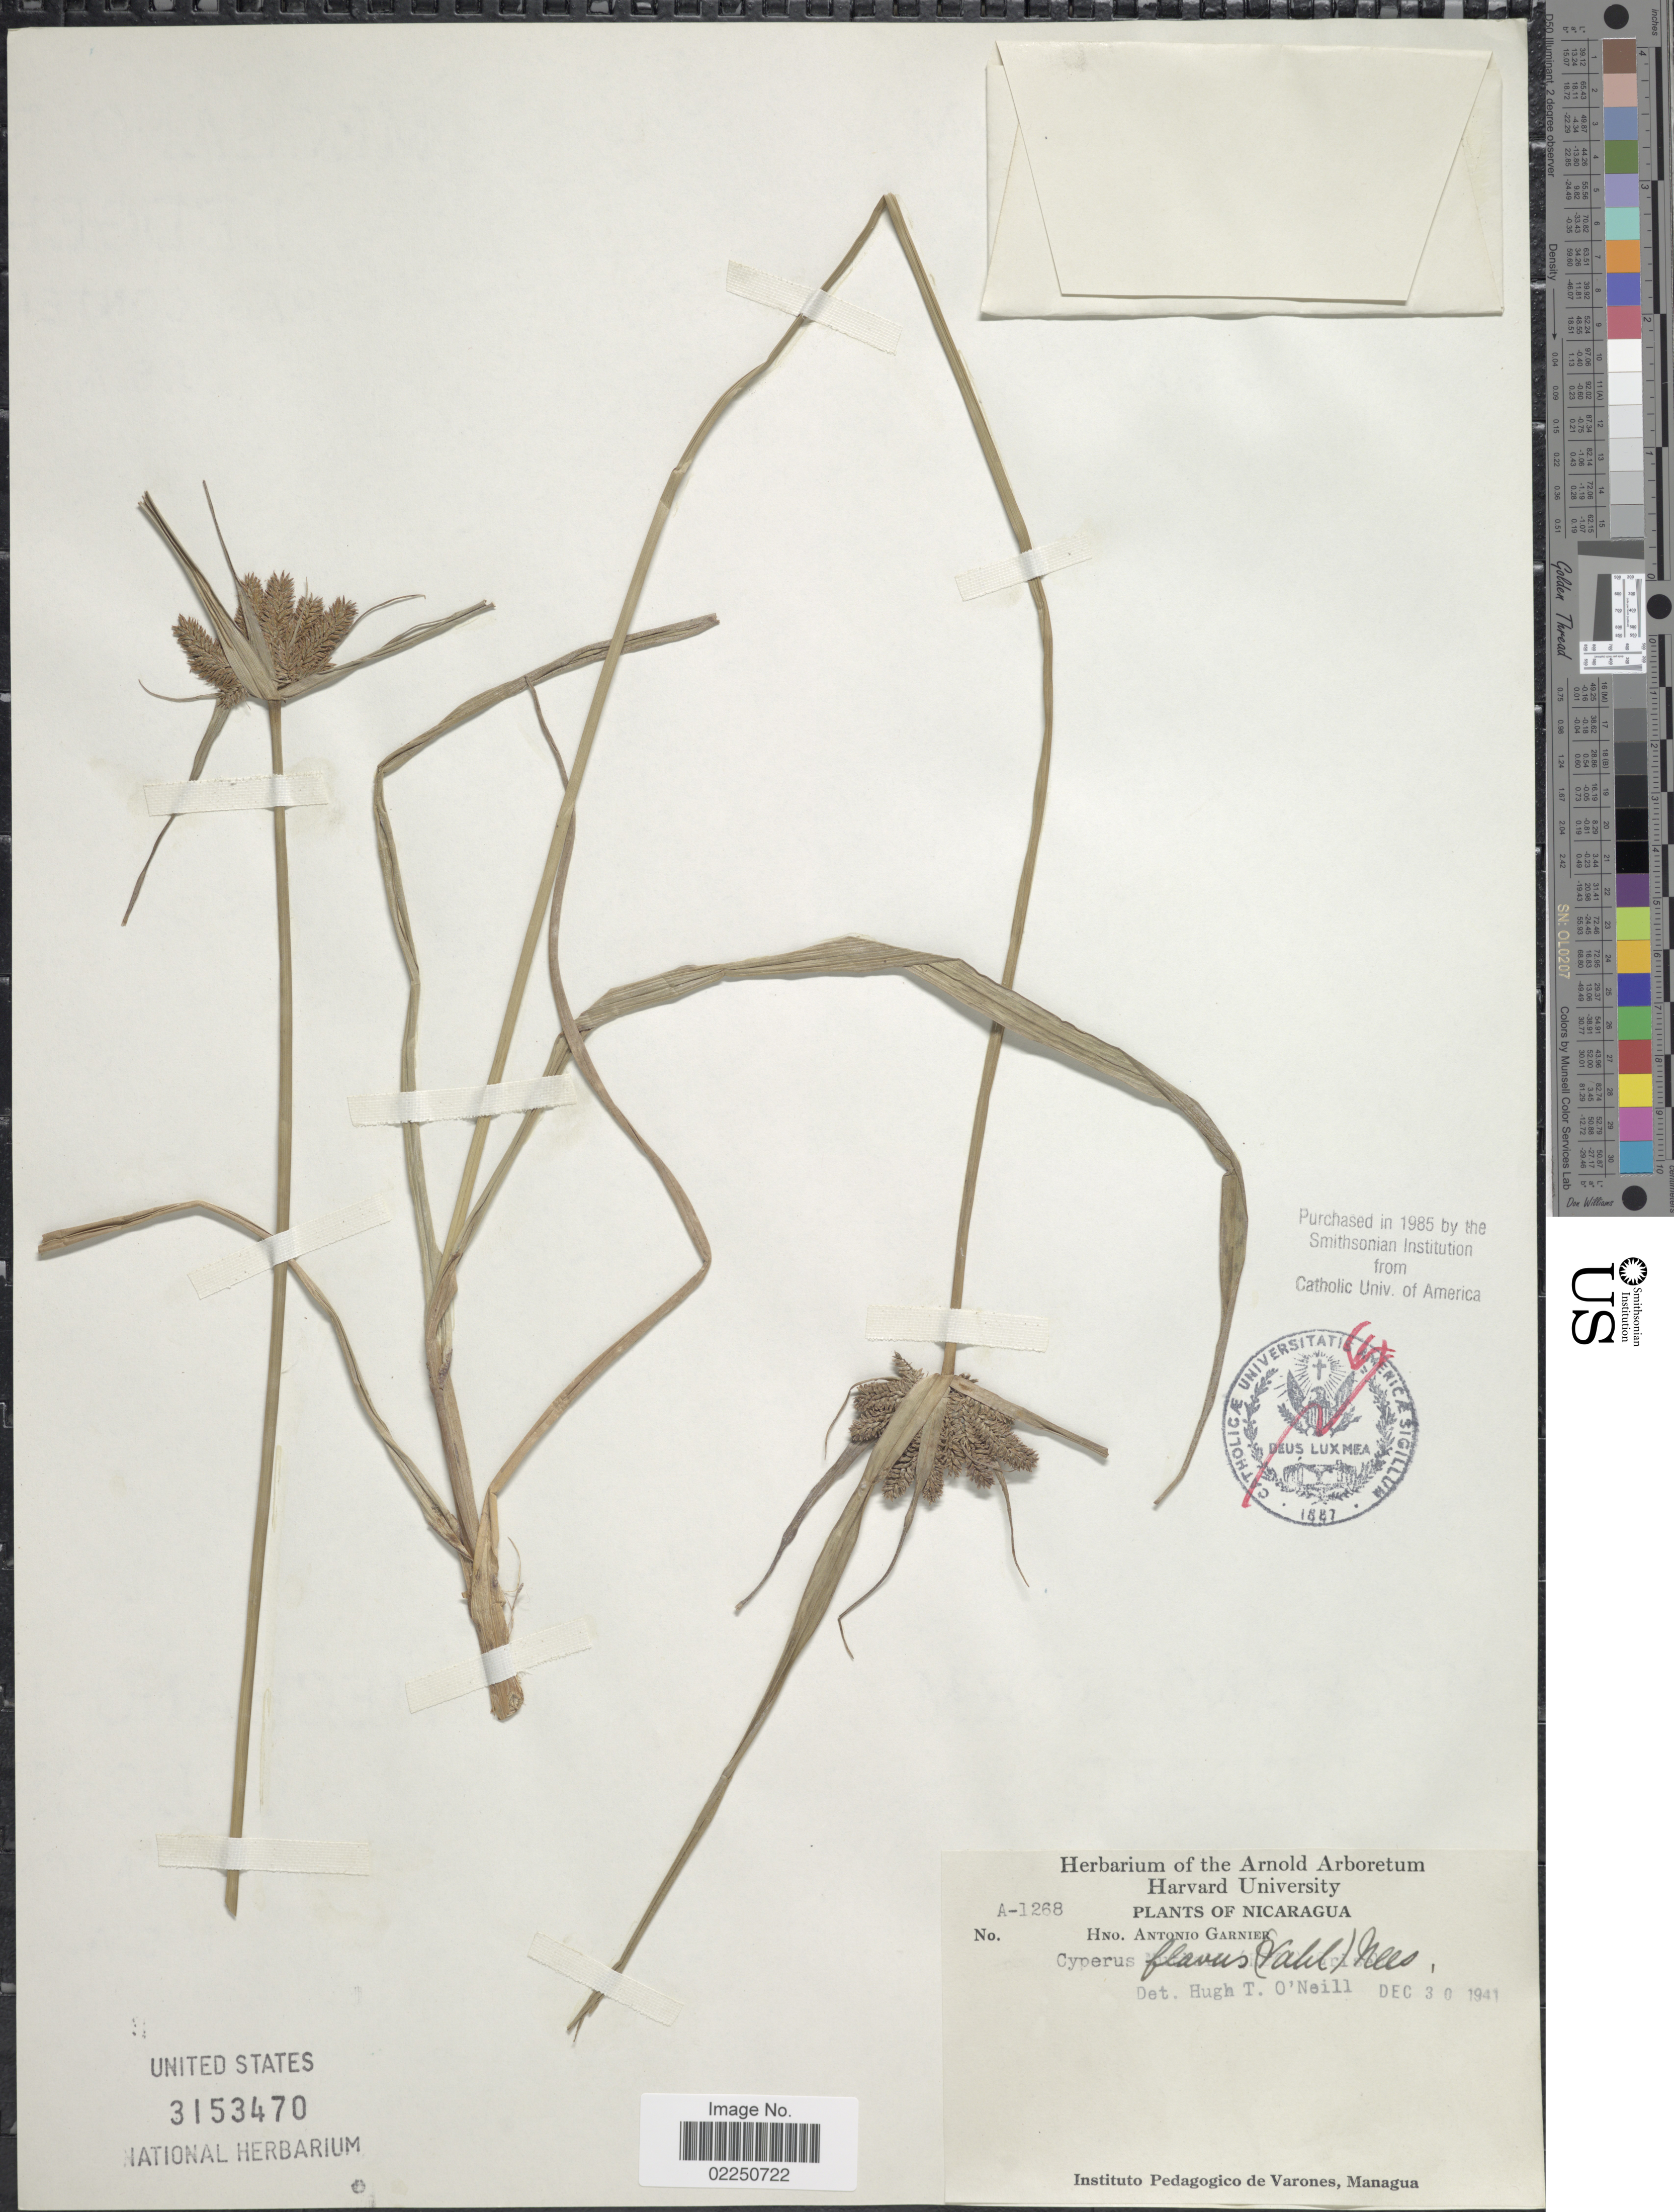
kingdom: Plantae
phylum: Tracheophyta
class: Liliopsida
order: Poales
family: Cyperaceae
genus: Cyperus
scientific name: Cyperus aggregatus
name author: (Willd.) Endl.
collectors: Bro. A. Garnier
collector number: A-1268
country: Nicaragua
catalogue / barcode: US 3153470